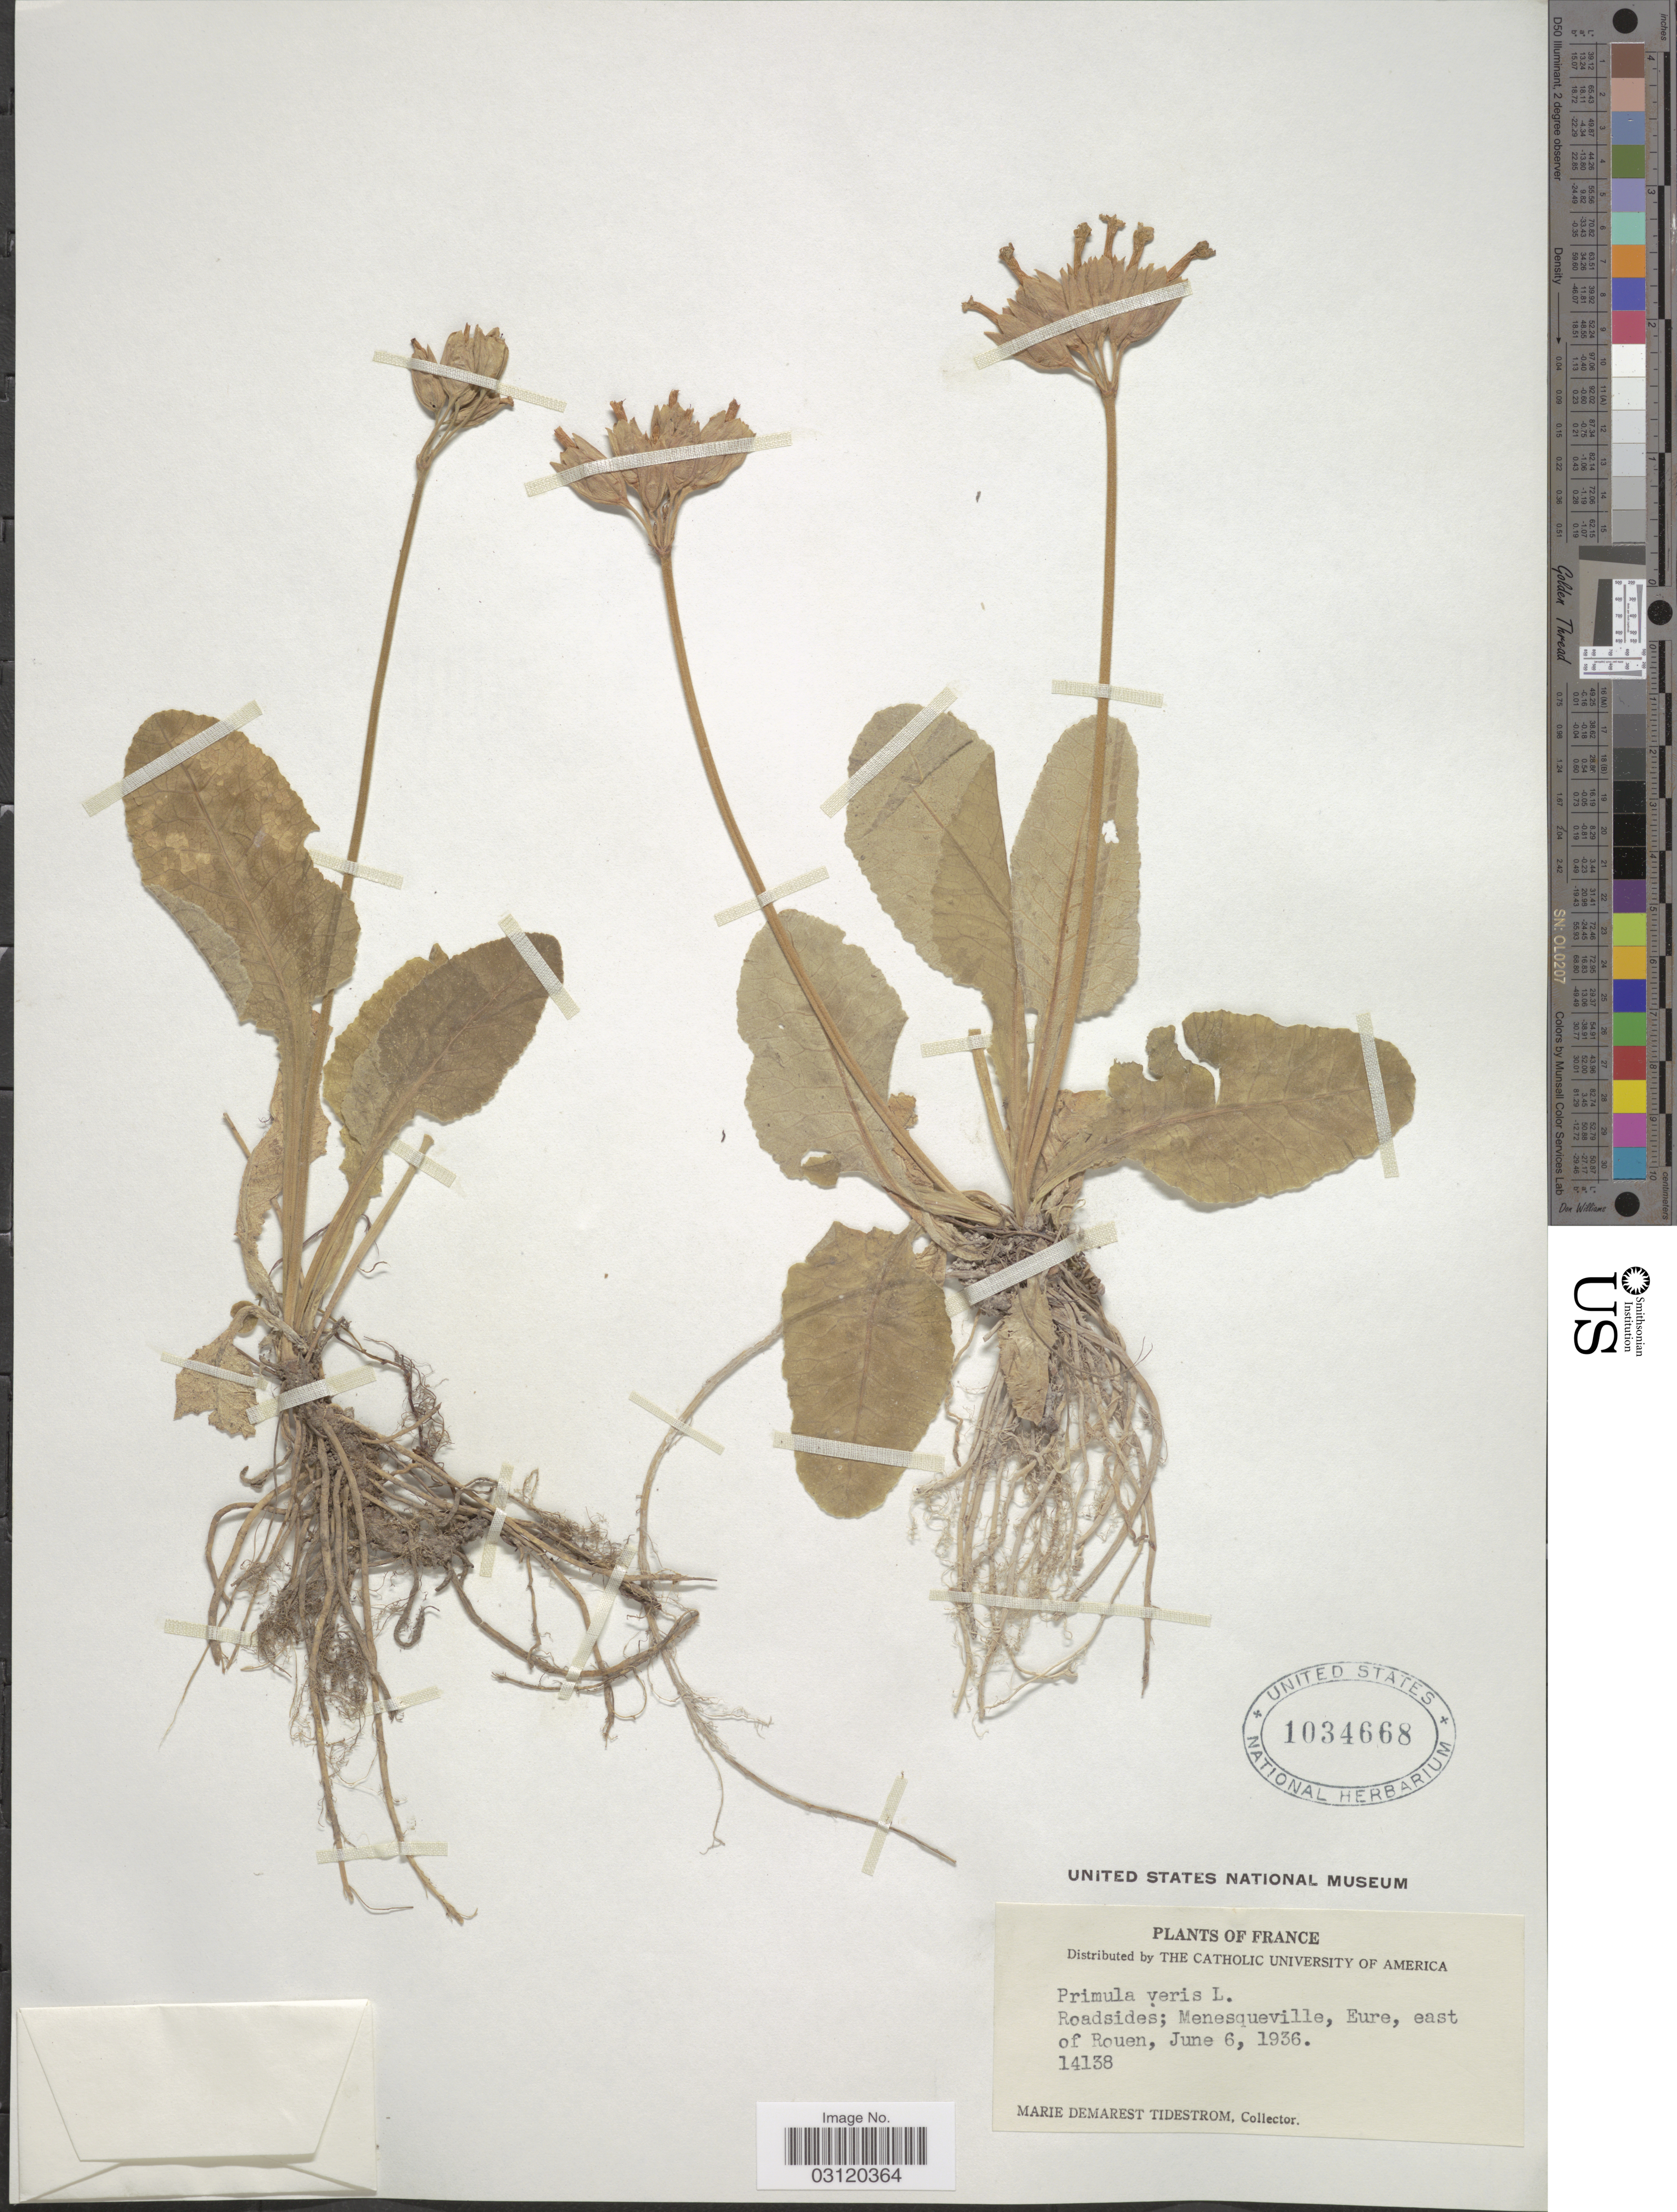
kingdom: Plantae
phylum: Tracheophyta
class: Magnoliopsida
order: Ericales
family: Primulaceae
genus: Primula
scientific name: Primula veris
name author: L.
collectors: M. Tidestrom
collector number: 14138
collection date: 1936-06-06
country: France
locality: Roadsides; Menesqueville, Eure, east of Rouen.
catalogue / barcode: US 1034668